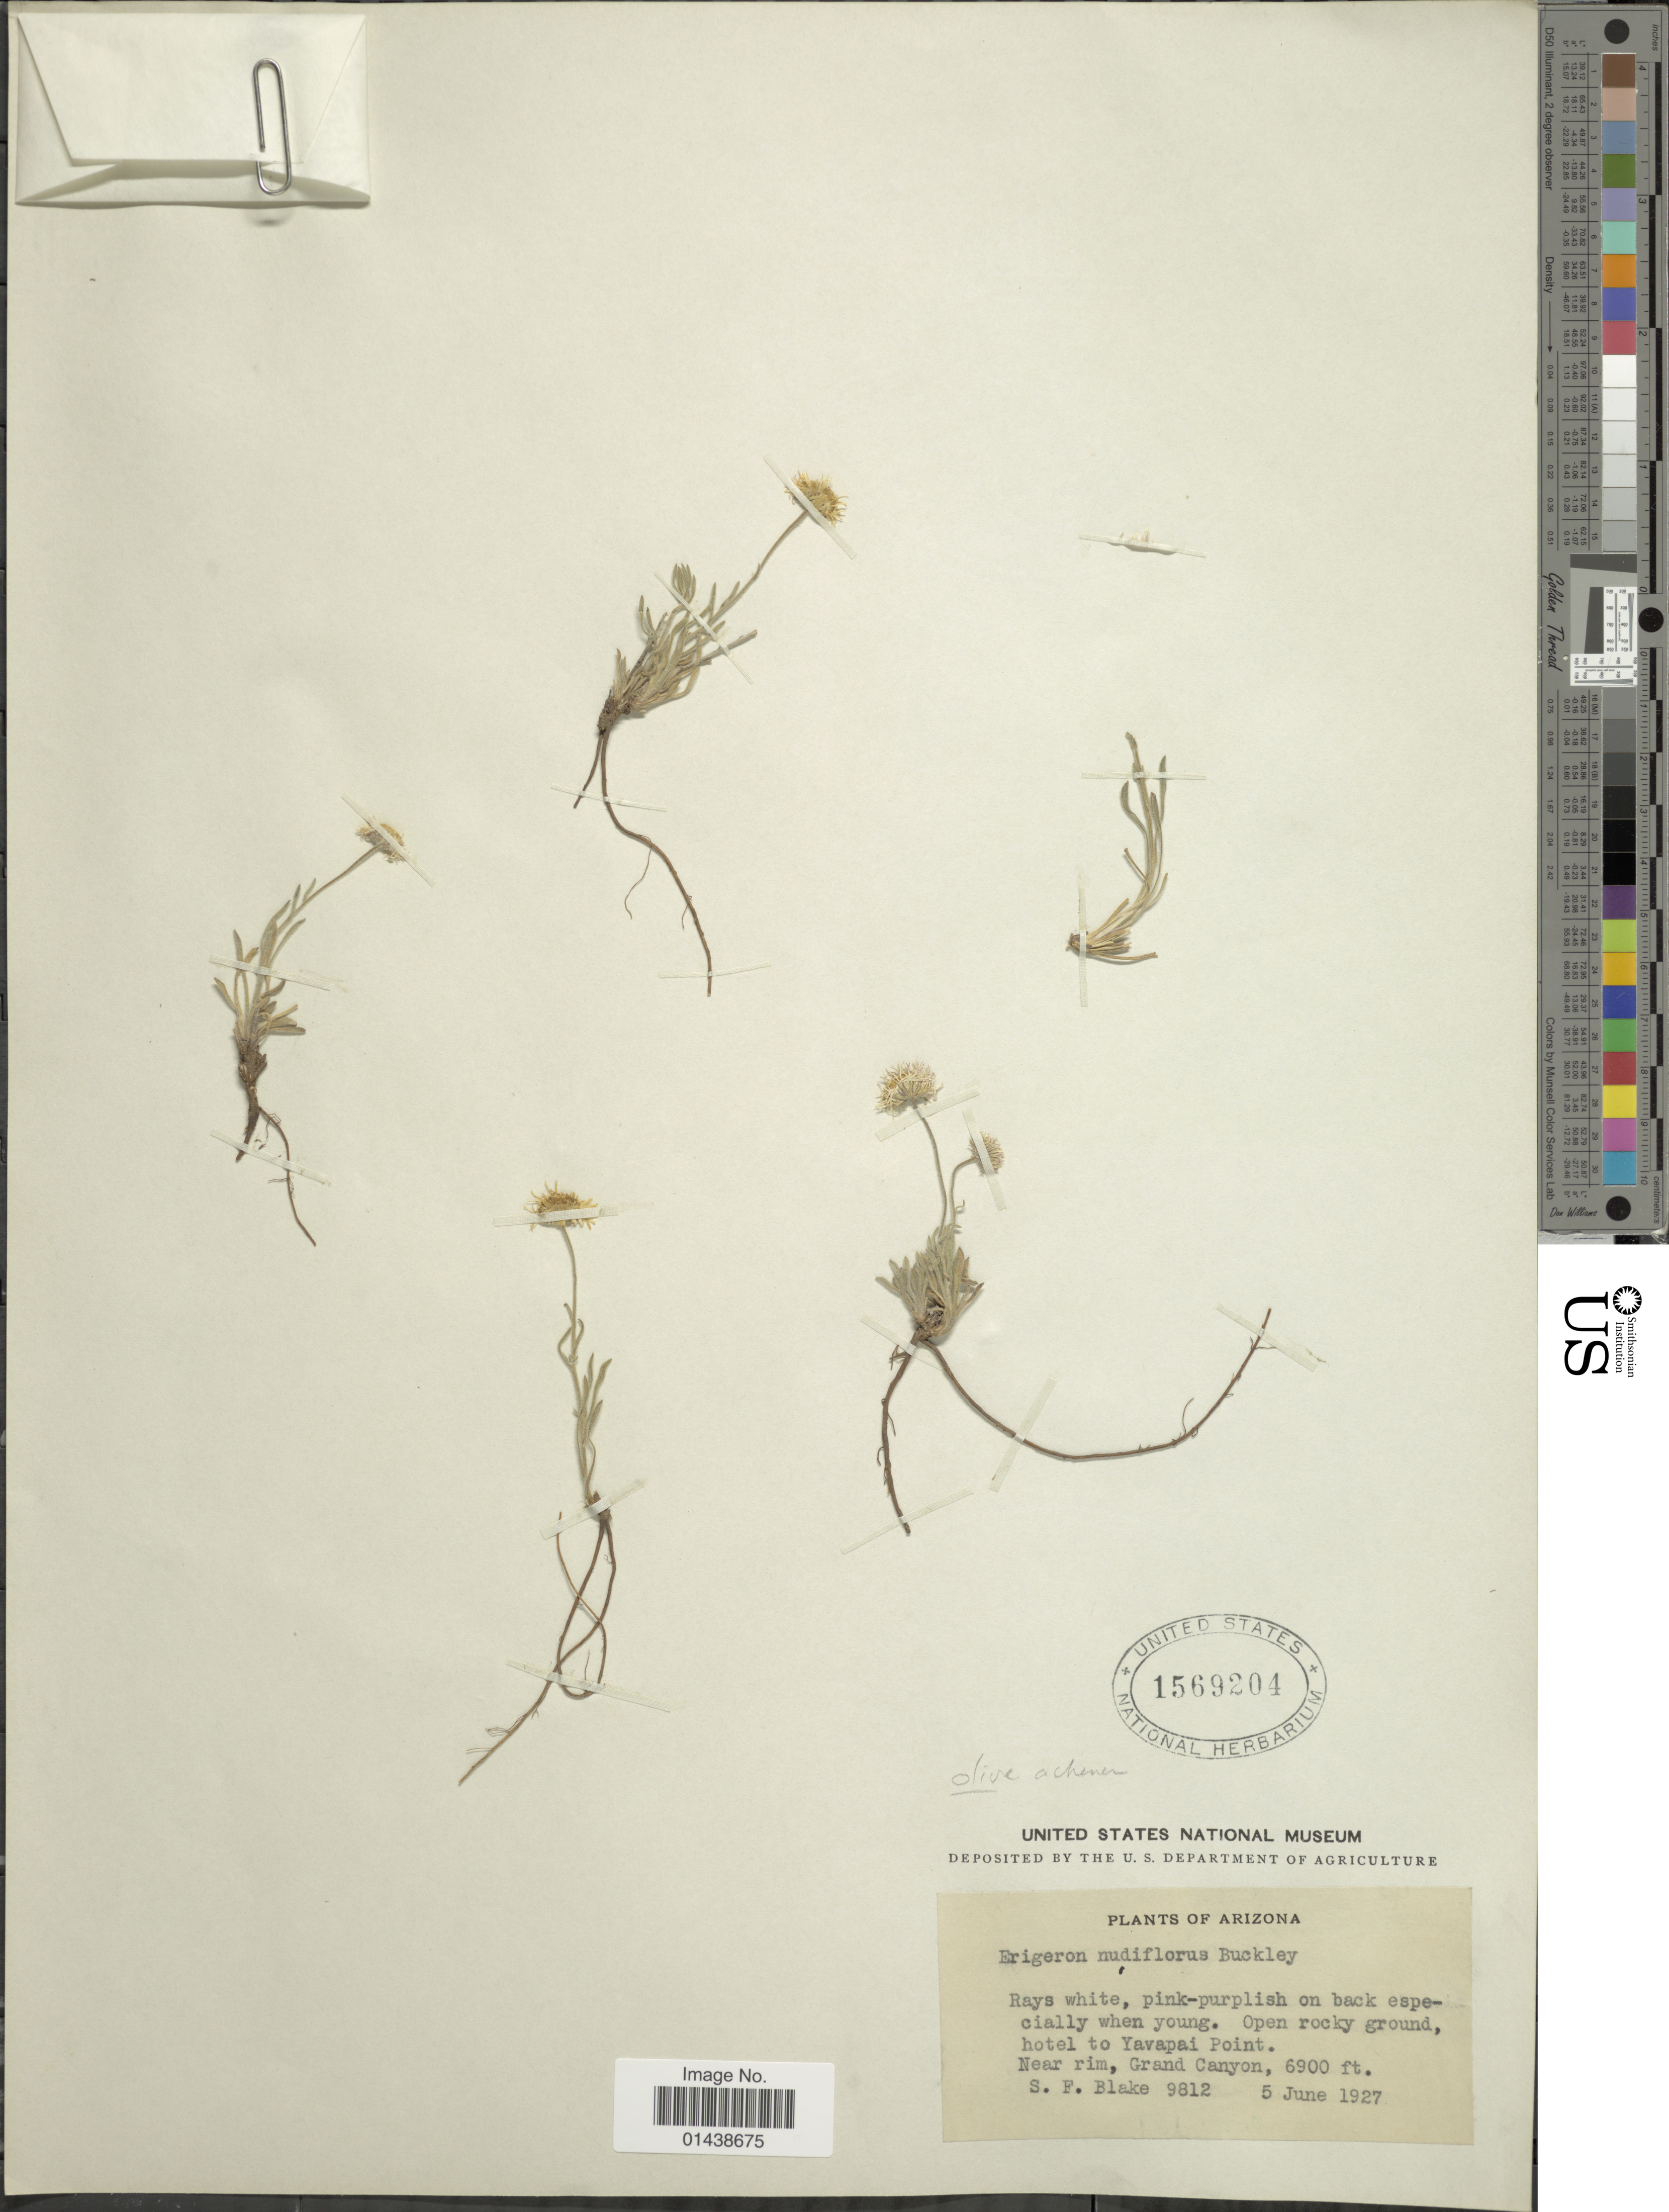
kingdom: Plantae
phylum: Tracheophyta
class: Magnoliopsida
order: Asterales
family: Asteraceae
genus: Erigeron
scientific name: Erigeron nudiflorus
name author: Buckley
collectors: S. Blake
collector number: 9812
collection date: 1927-06-05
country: United States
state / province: Arizona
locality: Hotel to Yavapai Point. Near rim, Grand Canyon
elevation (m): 2103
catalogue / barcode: US 1569204